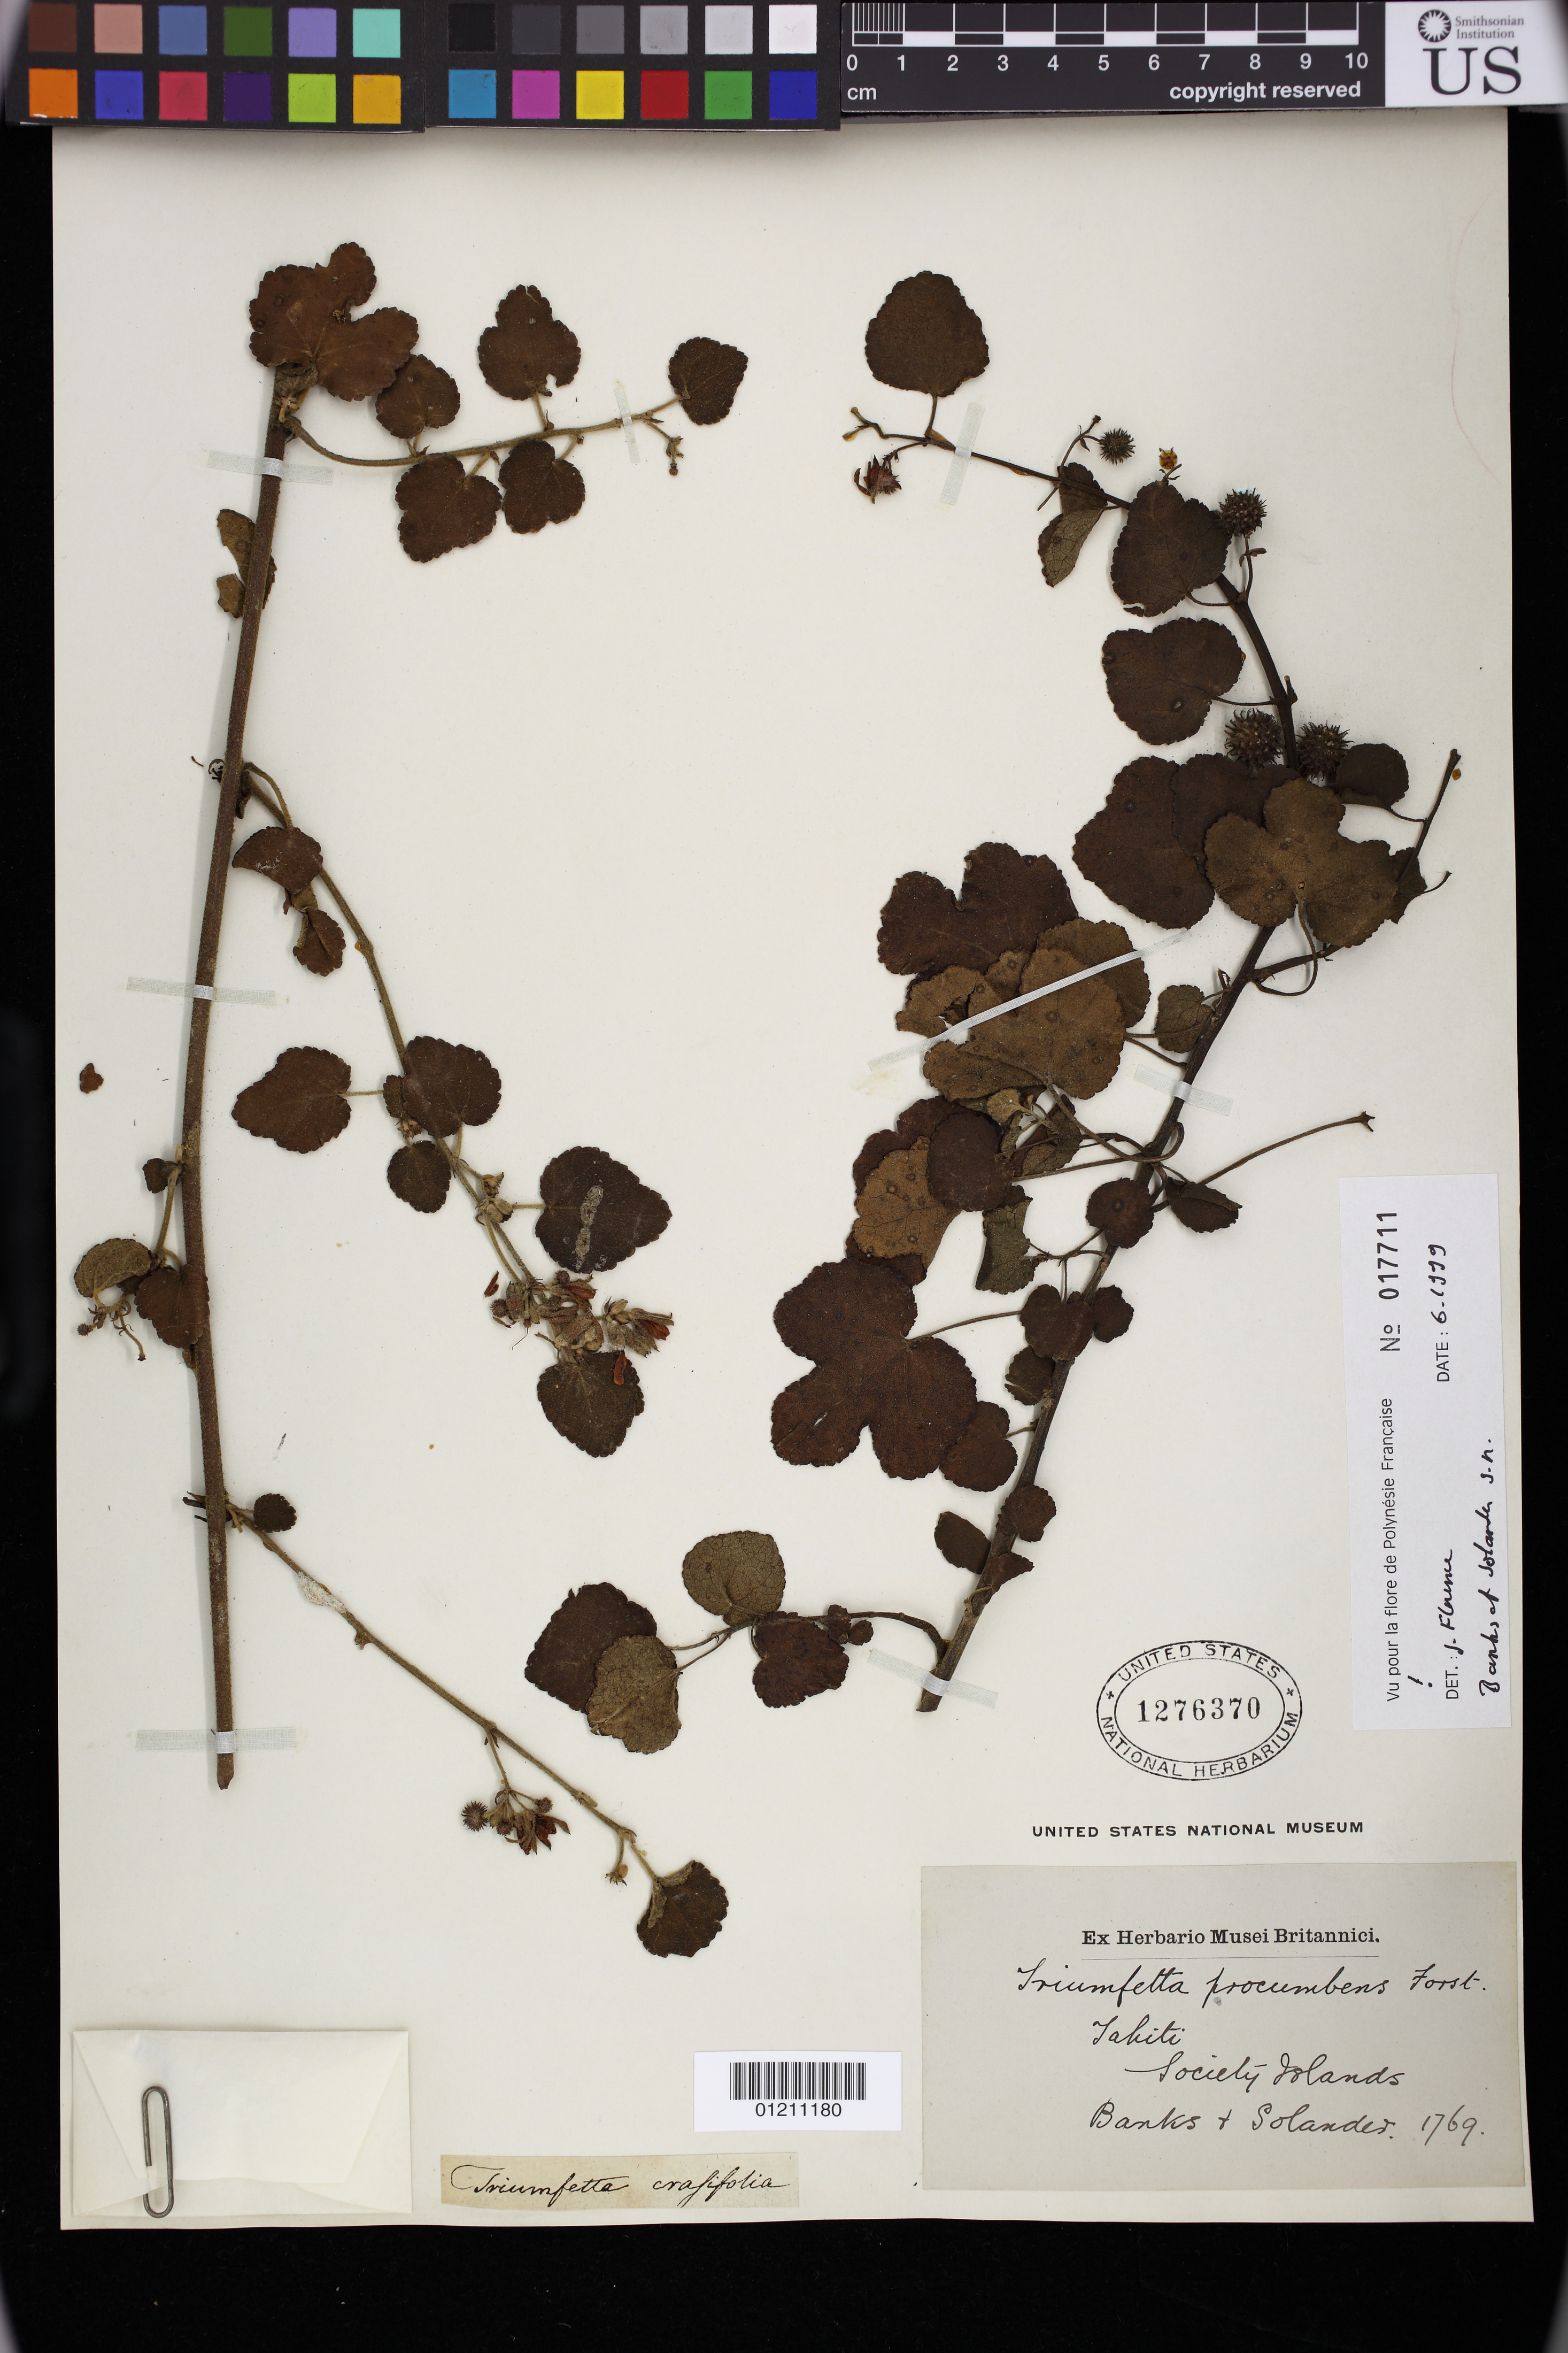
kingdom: Plantae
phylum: Tracheophyta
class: Magnoliopsida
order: Malvales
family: Malvaceae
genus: Triumfetta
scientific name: Triumfetta procumbens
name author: G. Forst.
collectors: J. Banks & D. C. Solander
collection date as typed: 1769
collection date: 1769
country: French Polynesia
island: Tahiti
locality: Society Islands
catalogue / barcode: US 1276370